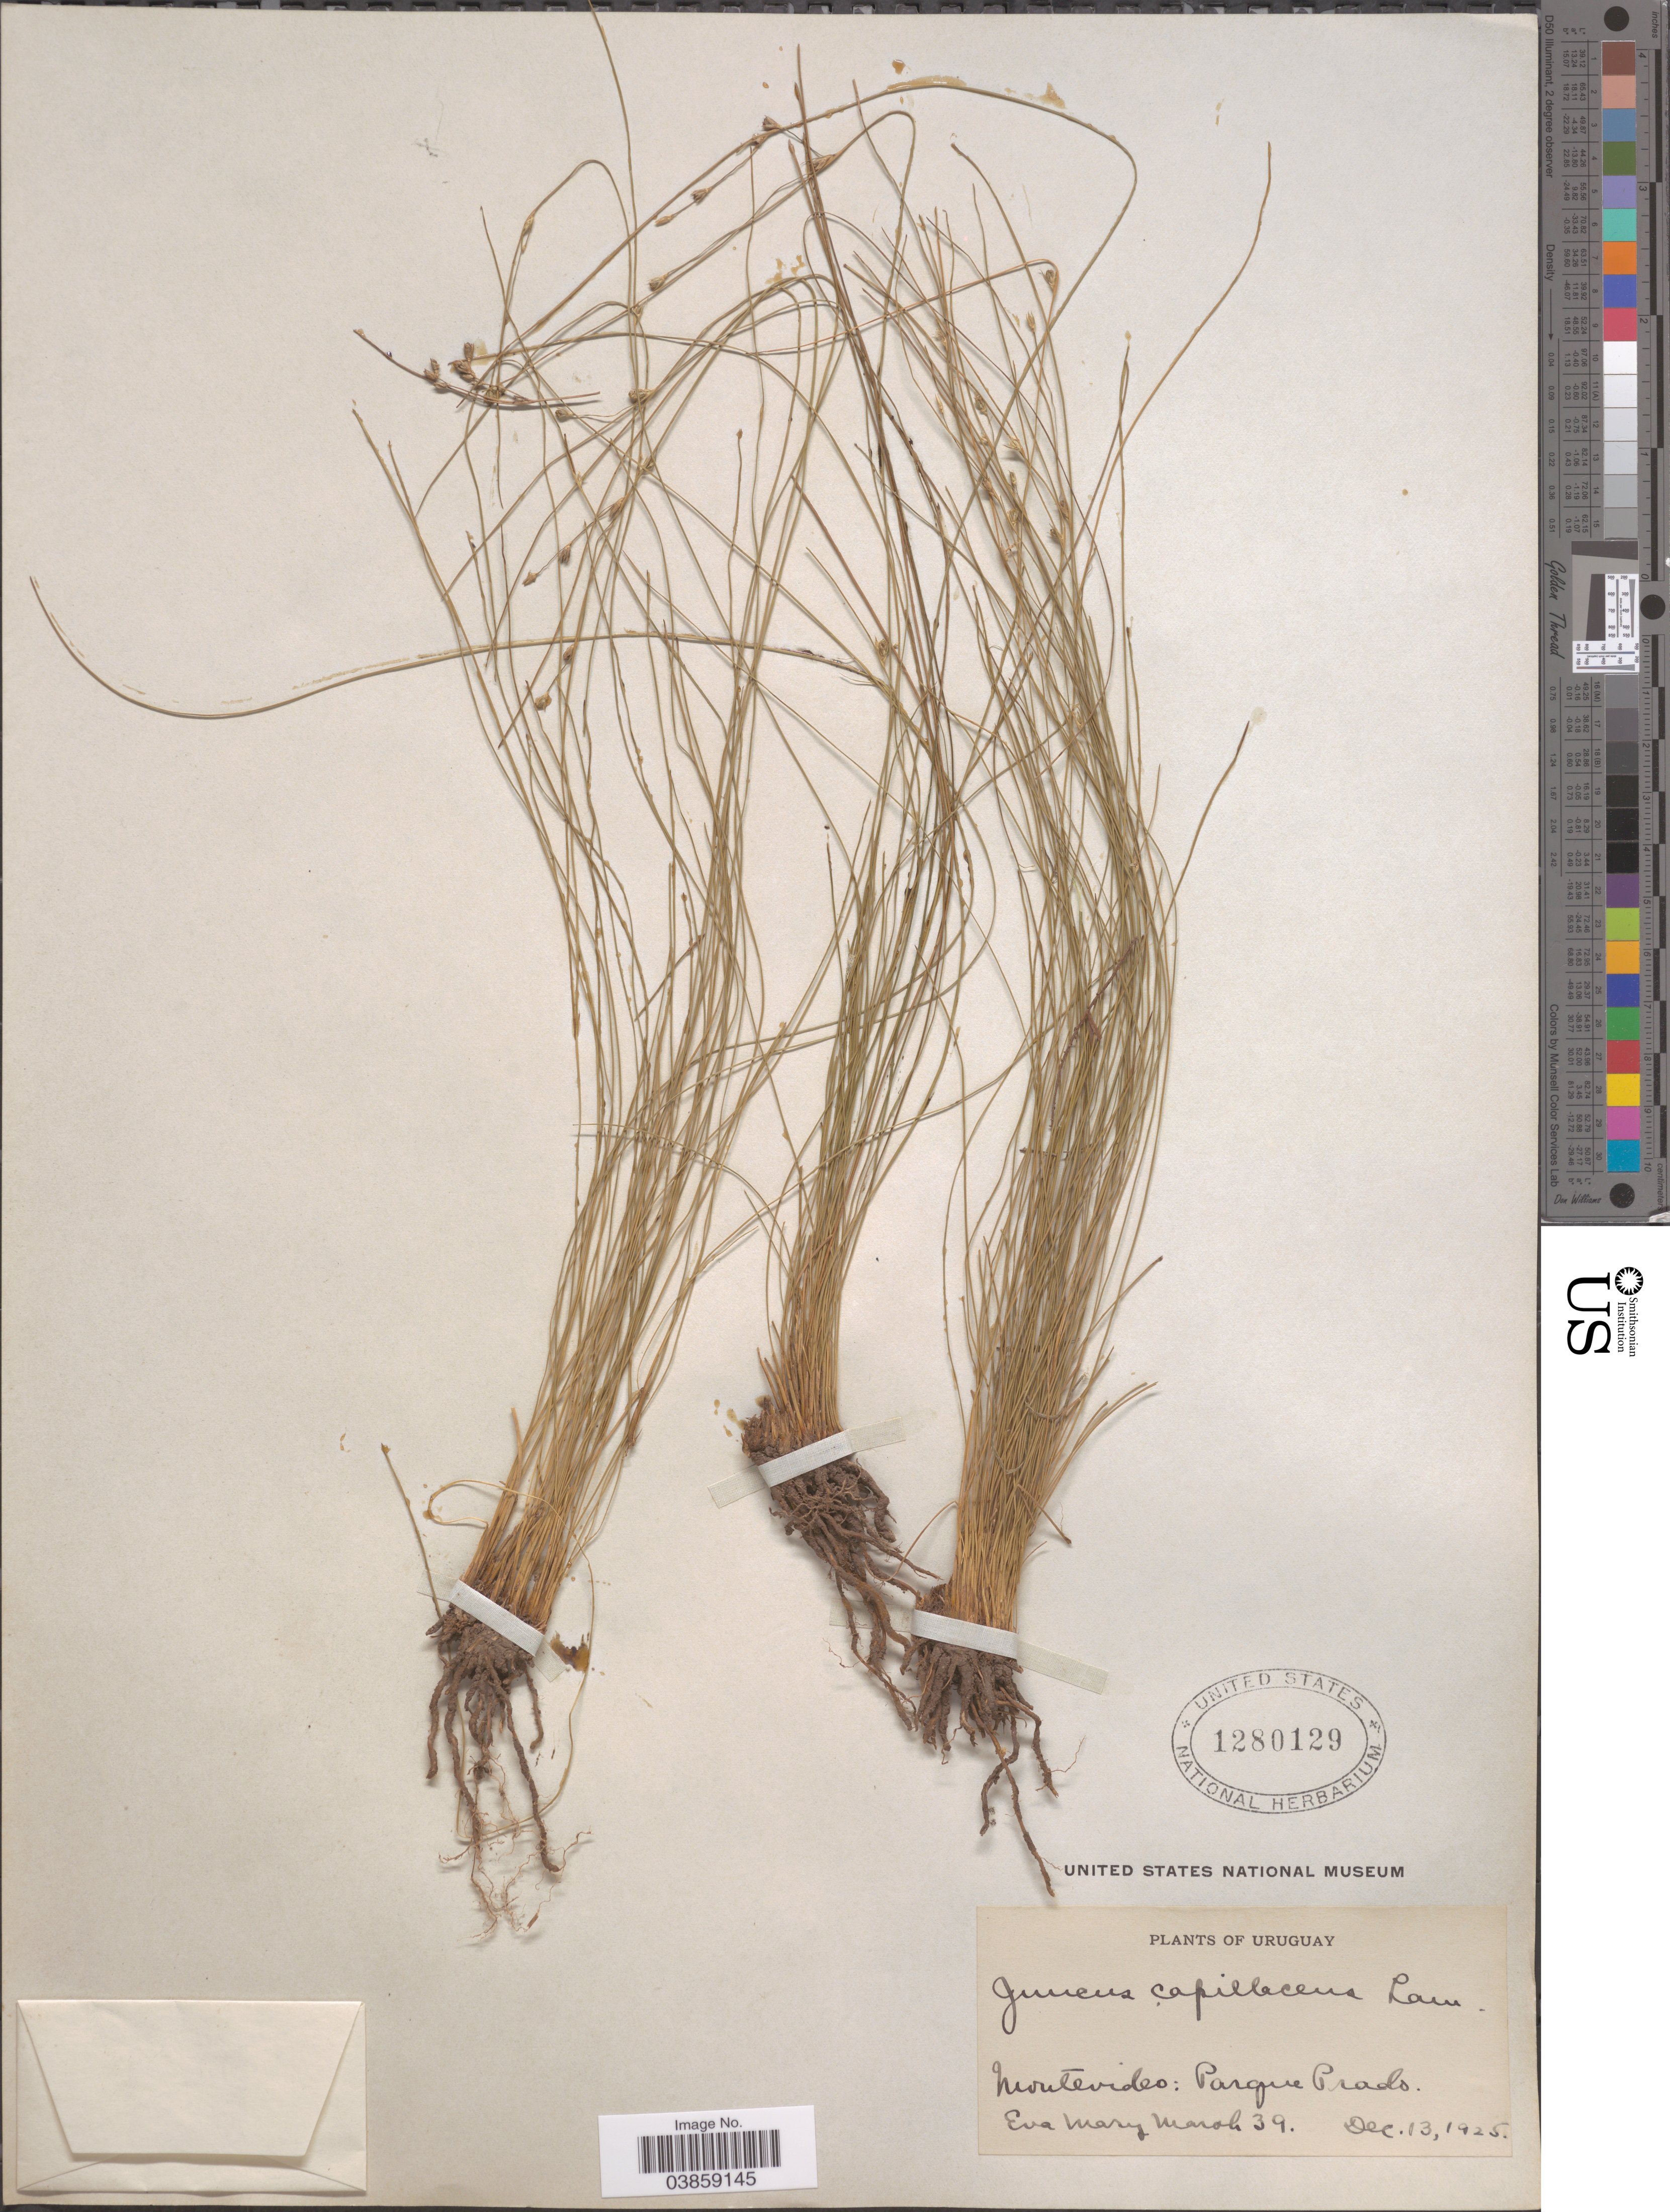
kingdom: Plantae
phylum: Tracheophyta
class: Liliopsida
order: Poales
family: Juncaceae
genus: Juncus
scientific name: Juncus capillaceus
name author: Lam.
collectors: E. Marsh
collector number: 39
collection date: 1925-12-13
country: Uruguay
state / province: Montevideo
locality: Parque Prado.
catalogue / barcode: US 1280129